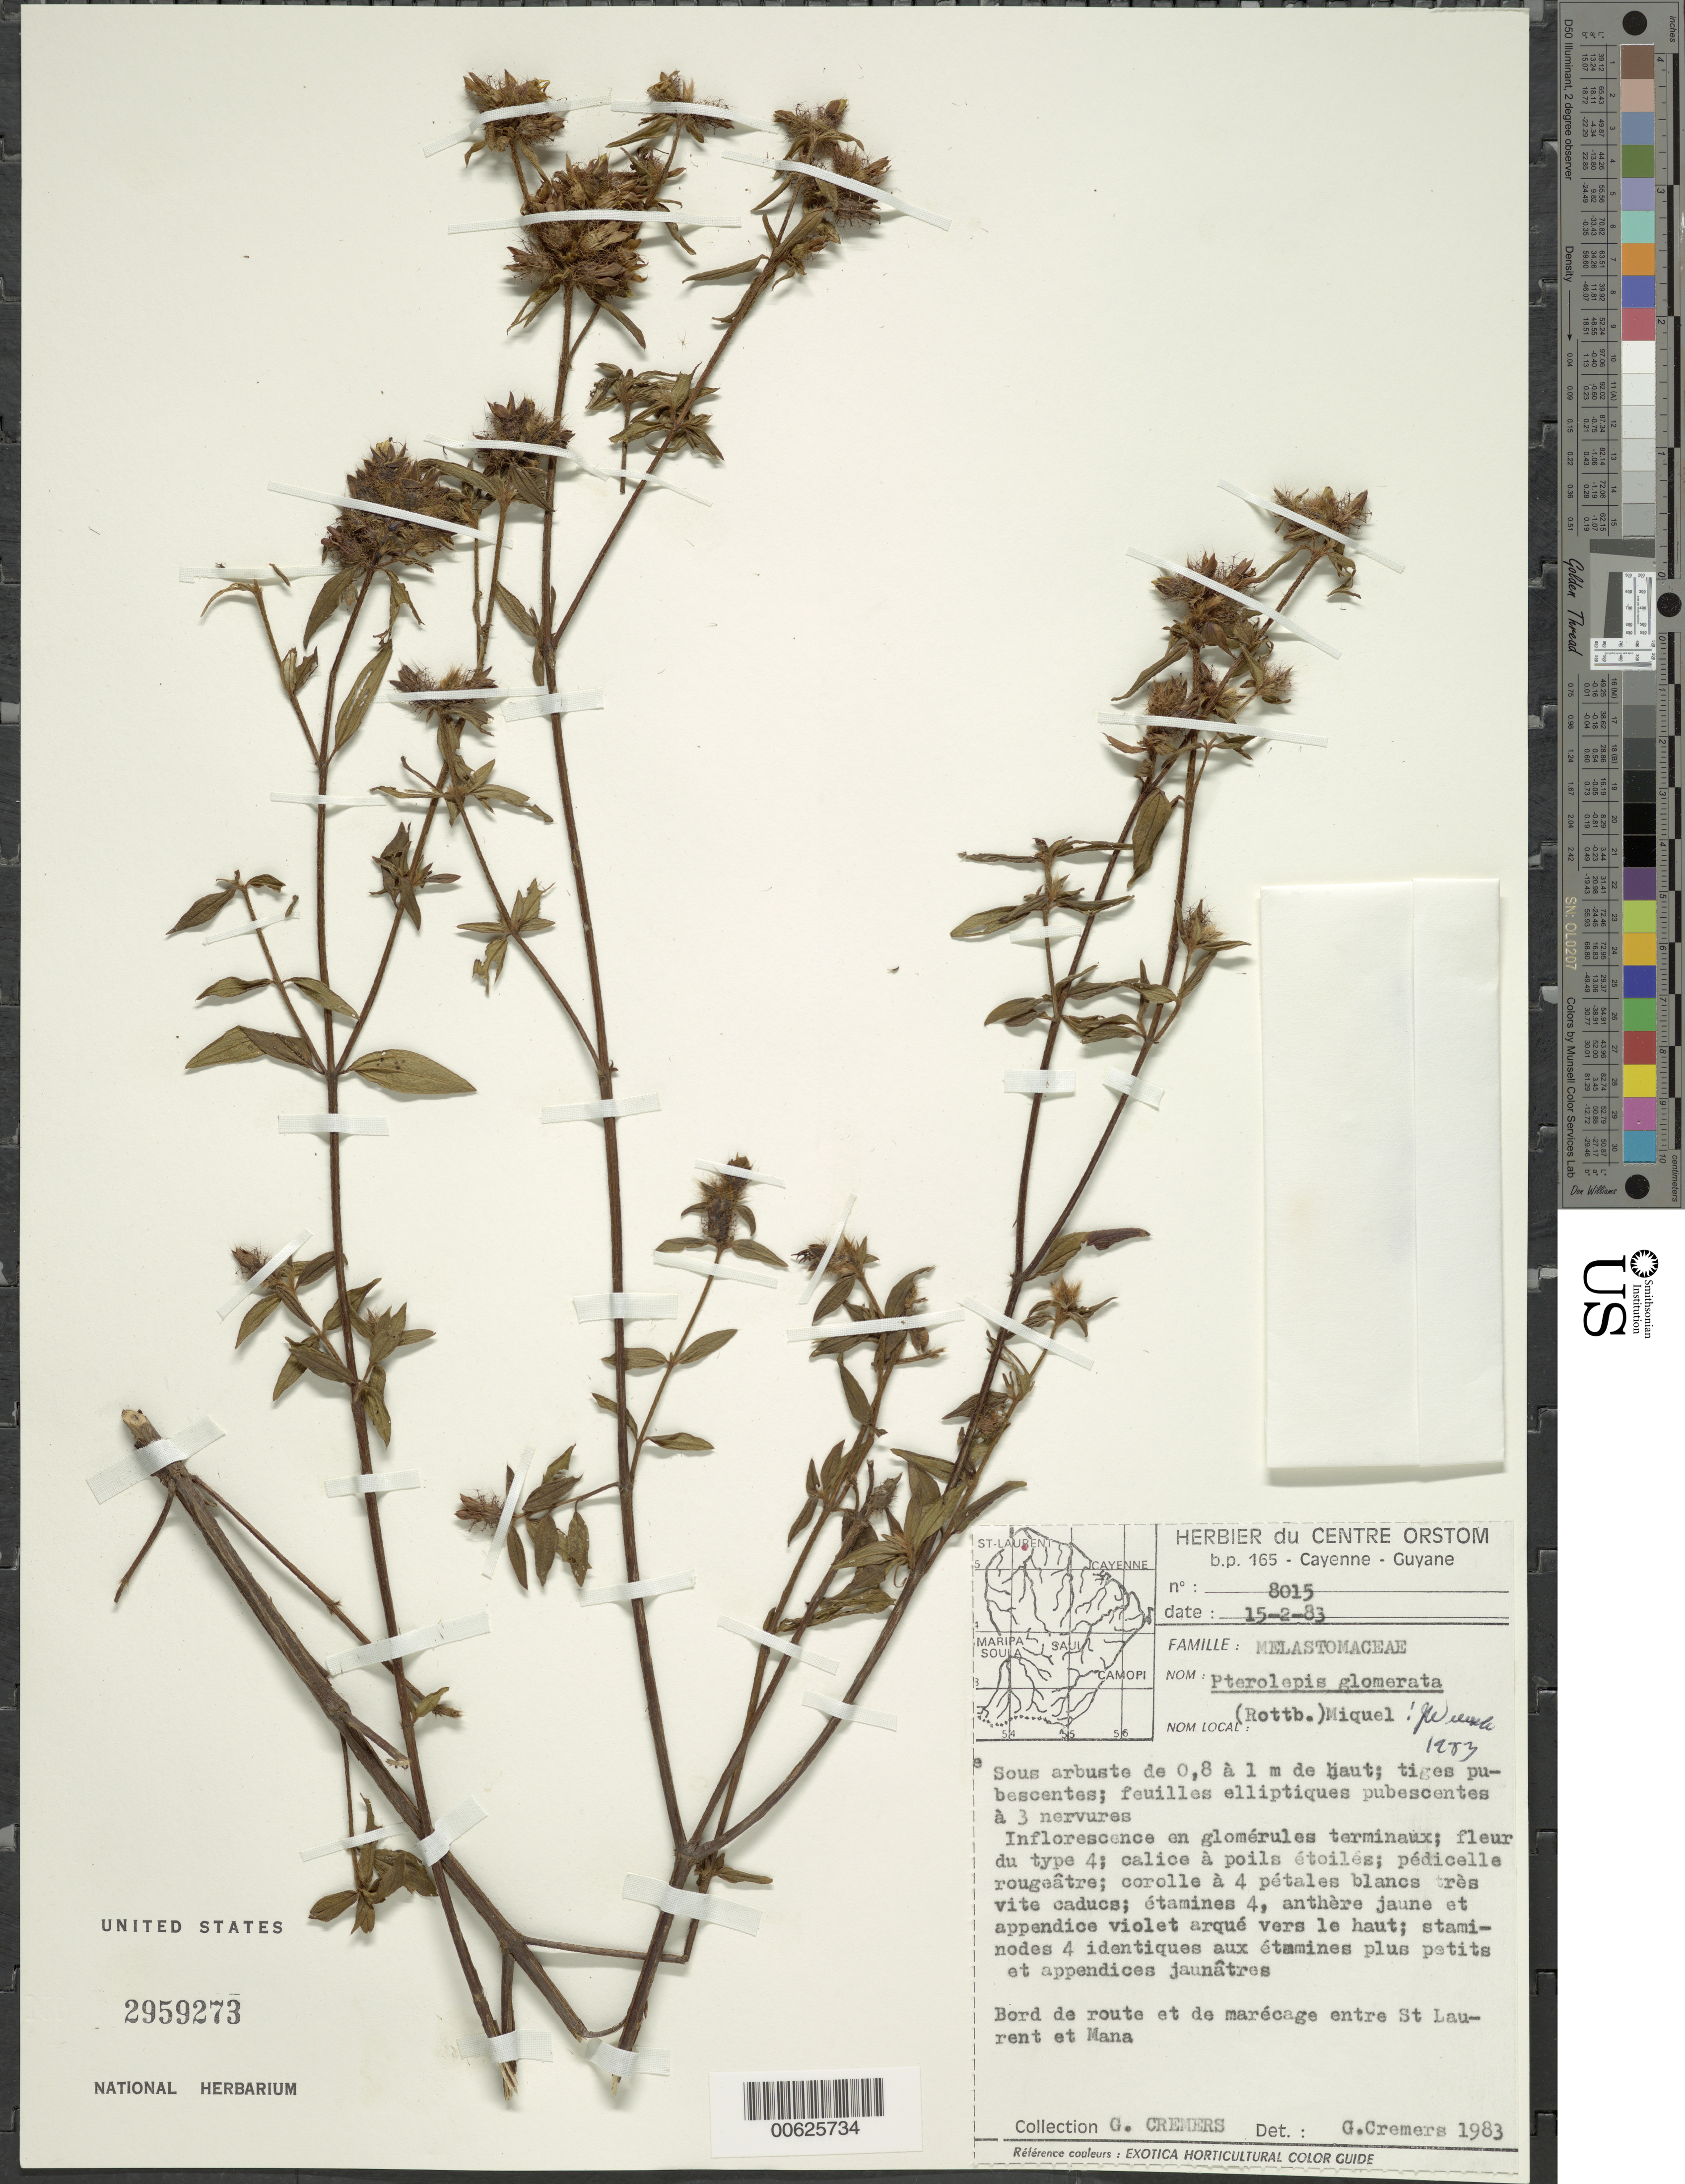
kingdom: Plantae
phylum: Tracheophyta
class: Magnoliopsida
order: Myrtales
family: Melastomataceae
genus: Pterolepis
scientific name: Pterolepis glomerata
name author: (Rottb.) Miq.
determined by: Wurdack, John J., (US), US (UNITED STATES)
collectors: G. Cremers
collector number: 8015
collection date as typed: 15-Feb-83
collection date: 1983-02-15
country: French Guiana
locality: St. Laurent to Mana route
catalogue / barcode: US 2959273